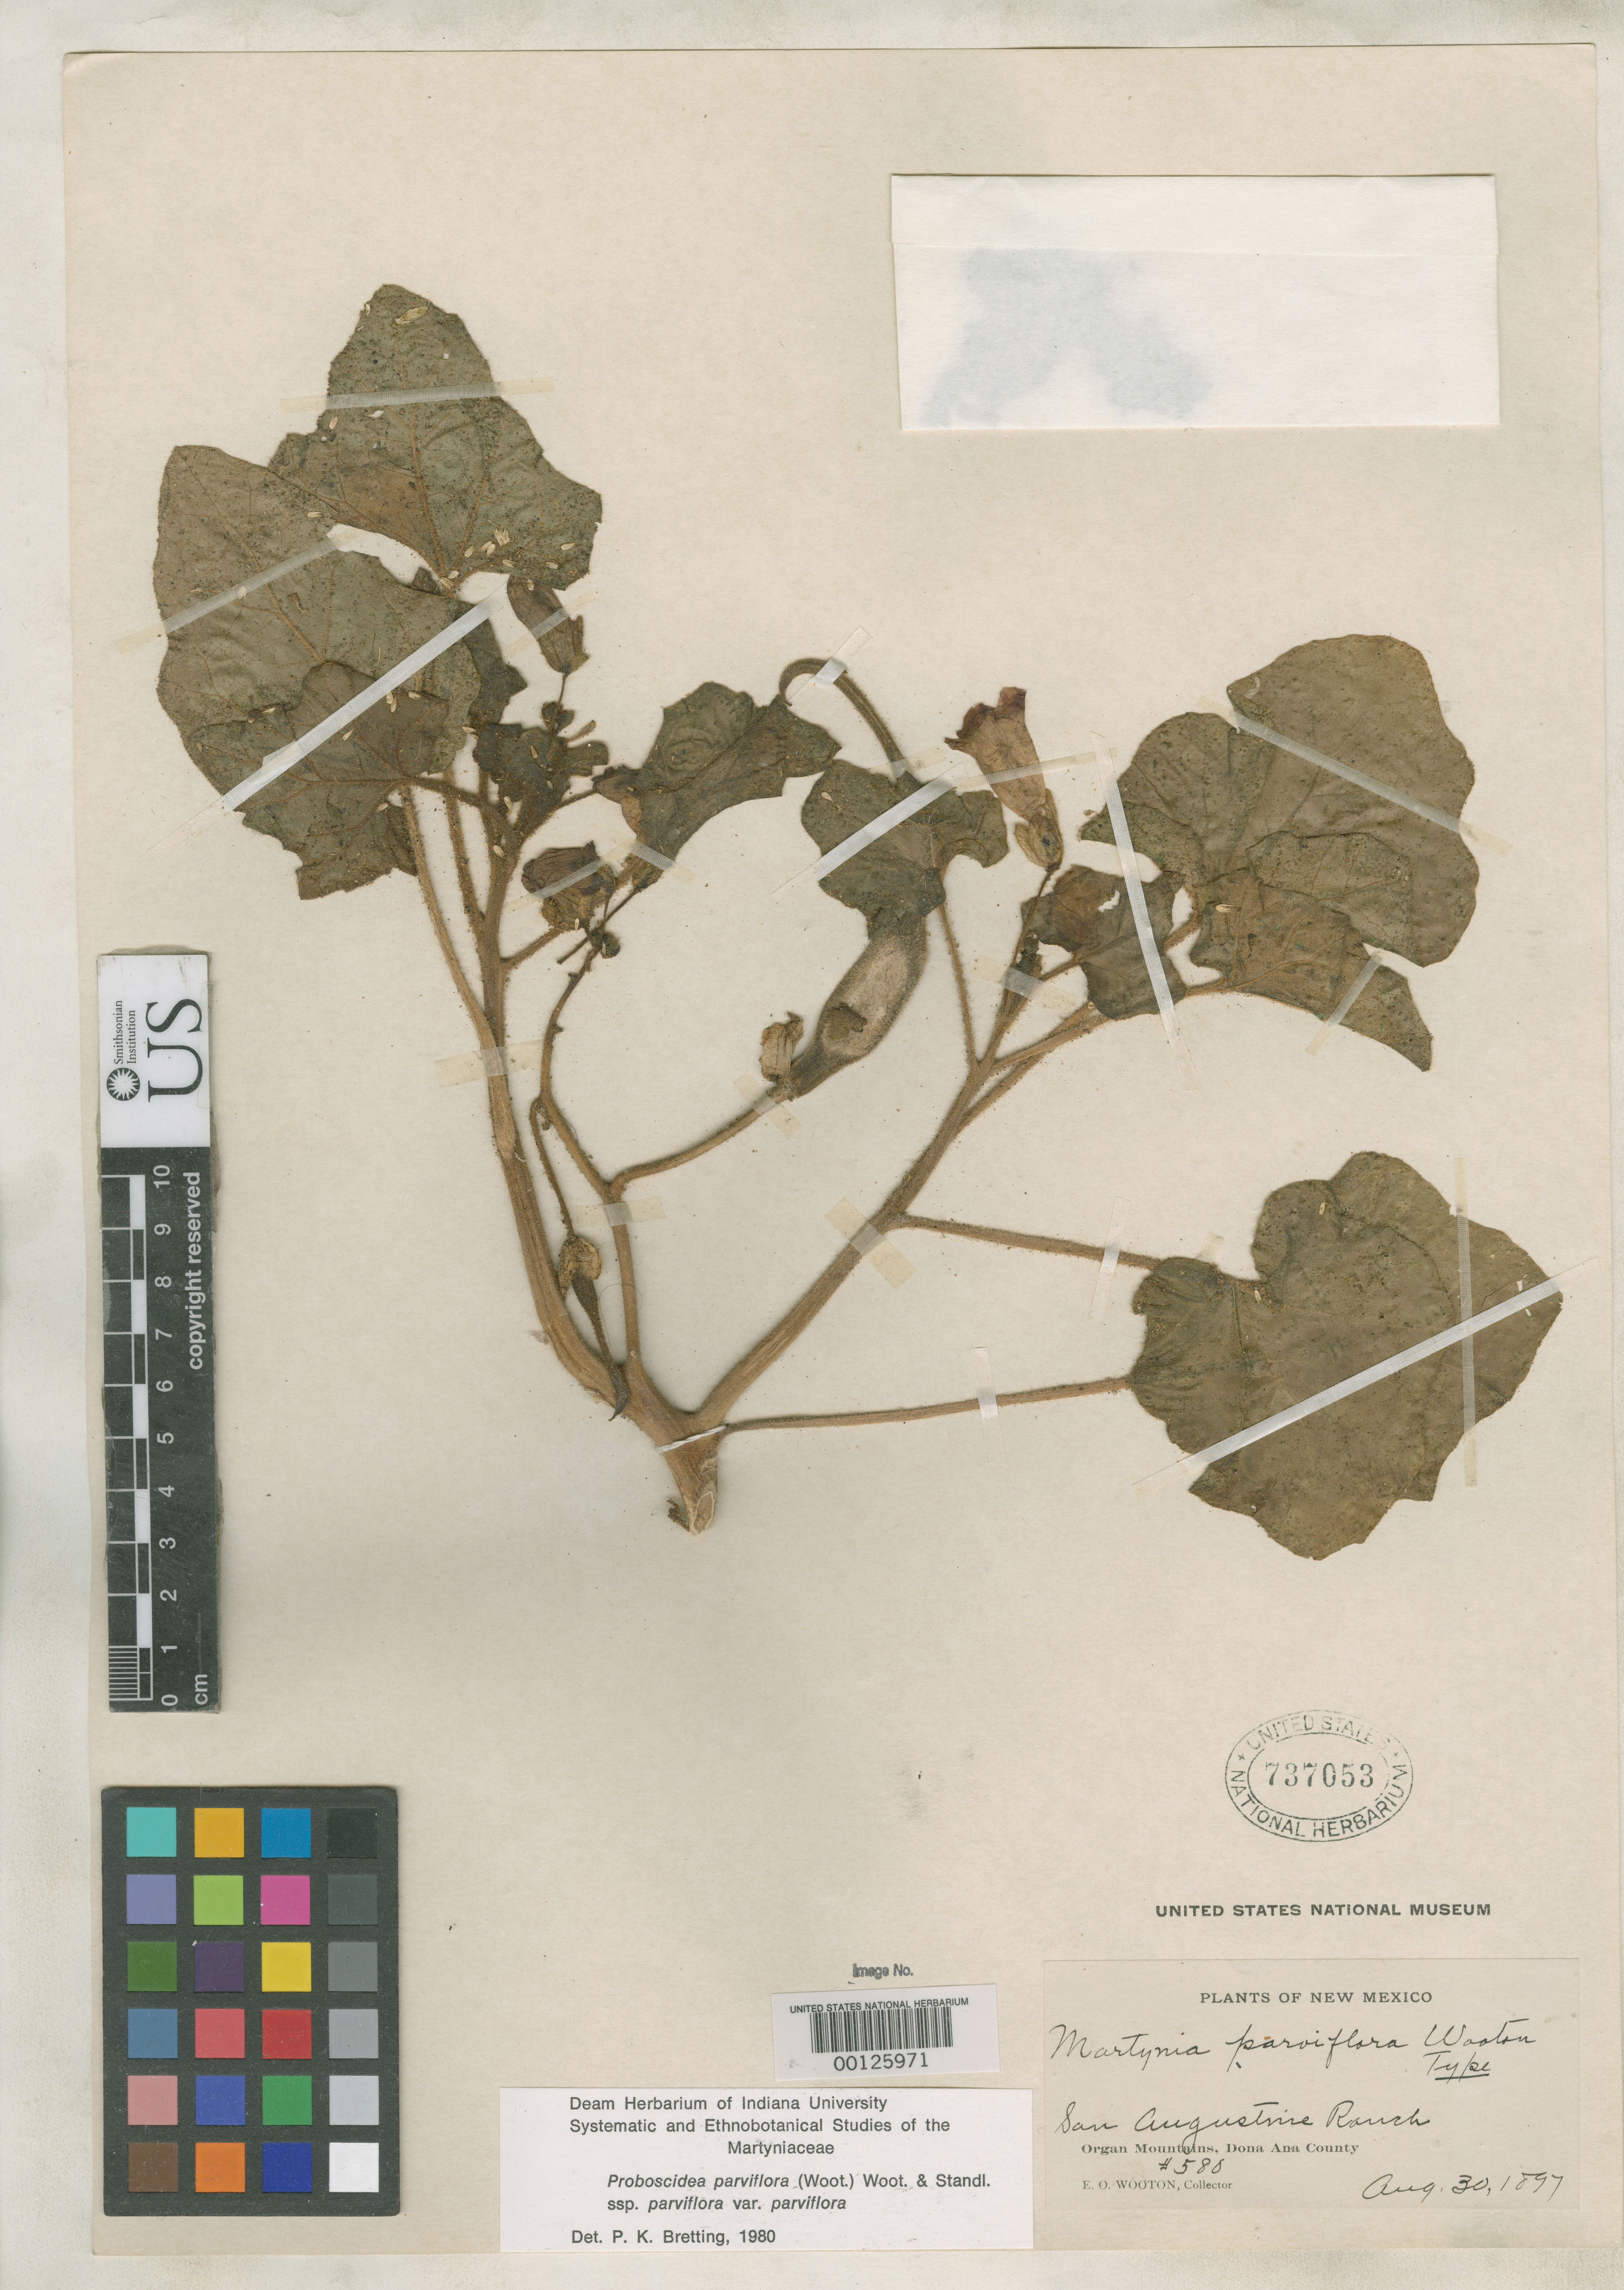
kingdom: Plantae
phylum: Tracheophyta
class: Magnoliopsida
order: Lamiales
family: Martyniaceae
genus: Martynia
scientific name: Martynia parviflora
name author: Wooton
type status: Type Collection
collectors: E. O. Wooton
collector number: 580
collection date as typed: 30 Aug 1897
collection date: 1897-08-30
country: United States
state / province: New Mexico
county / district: Dona Ana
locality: Base of Organ Mountains.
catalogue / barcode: US 737053